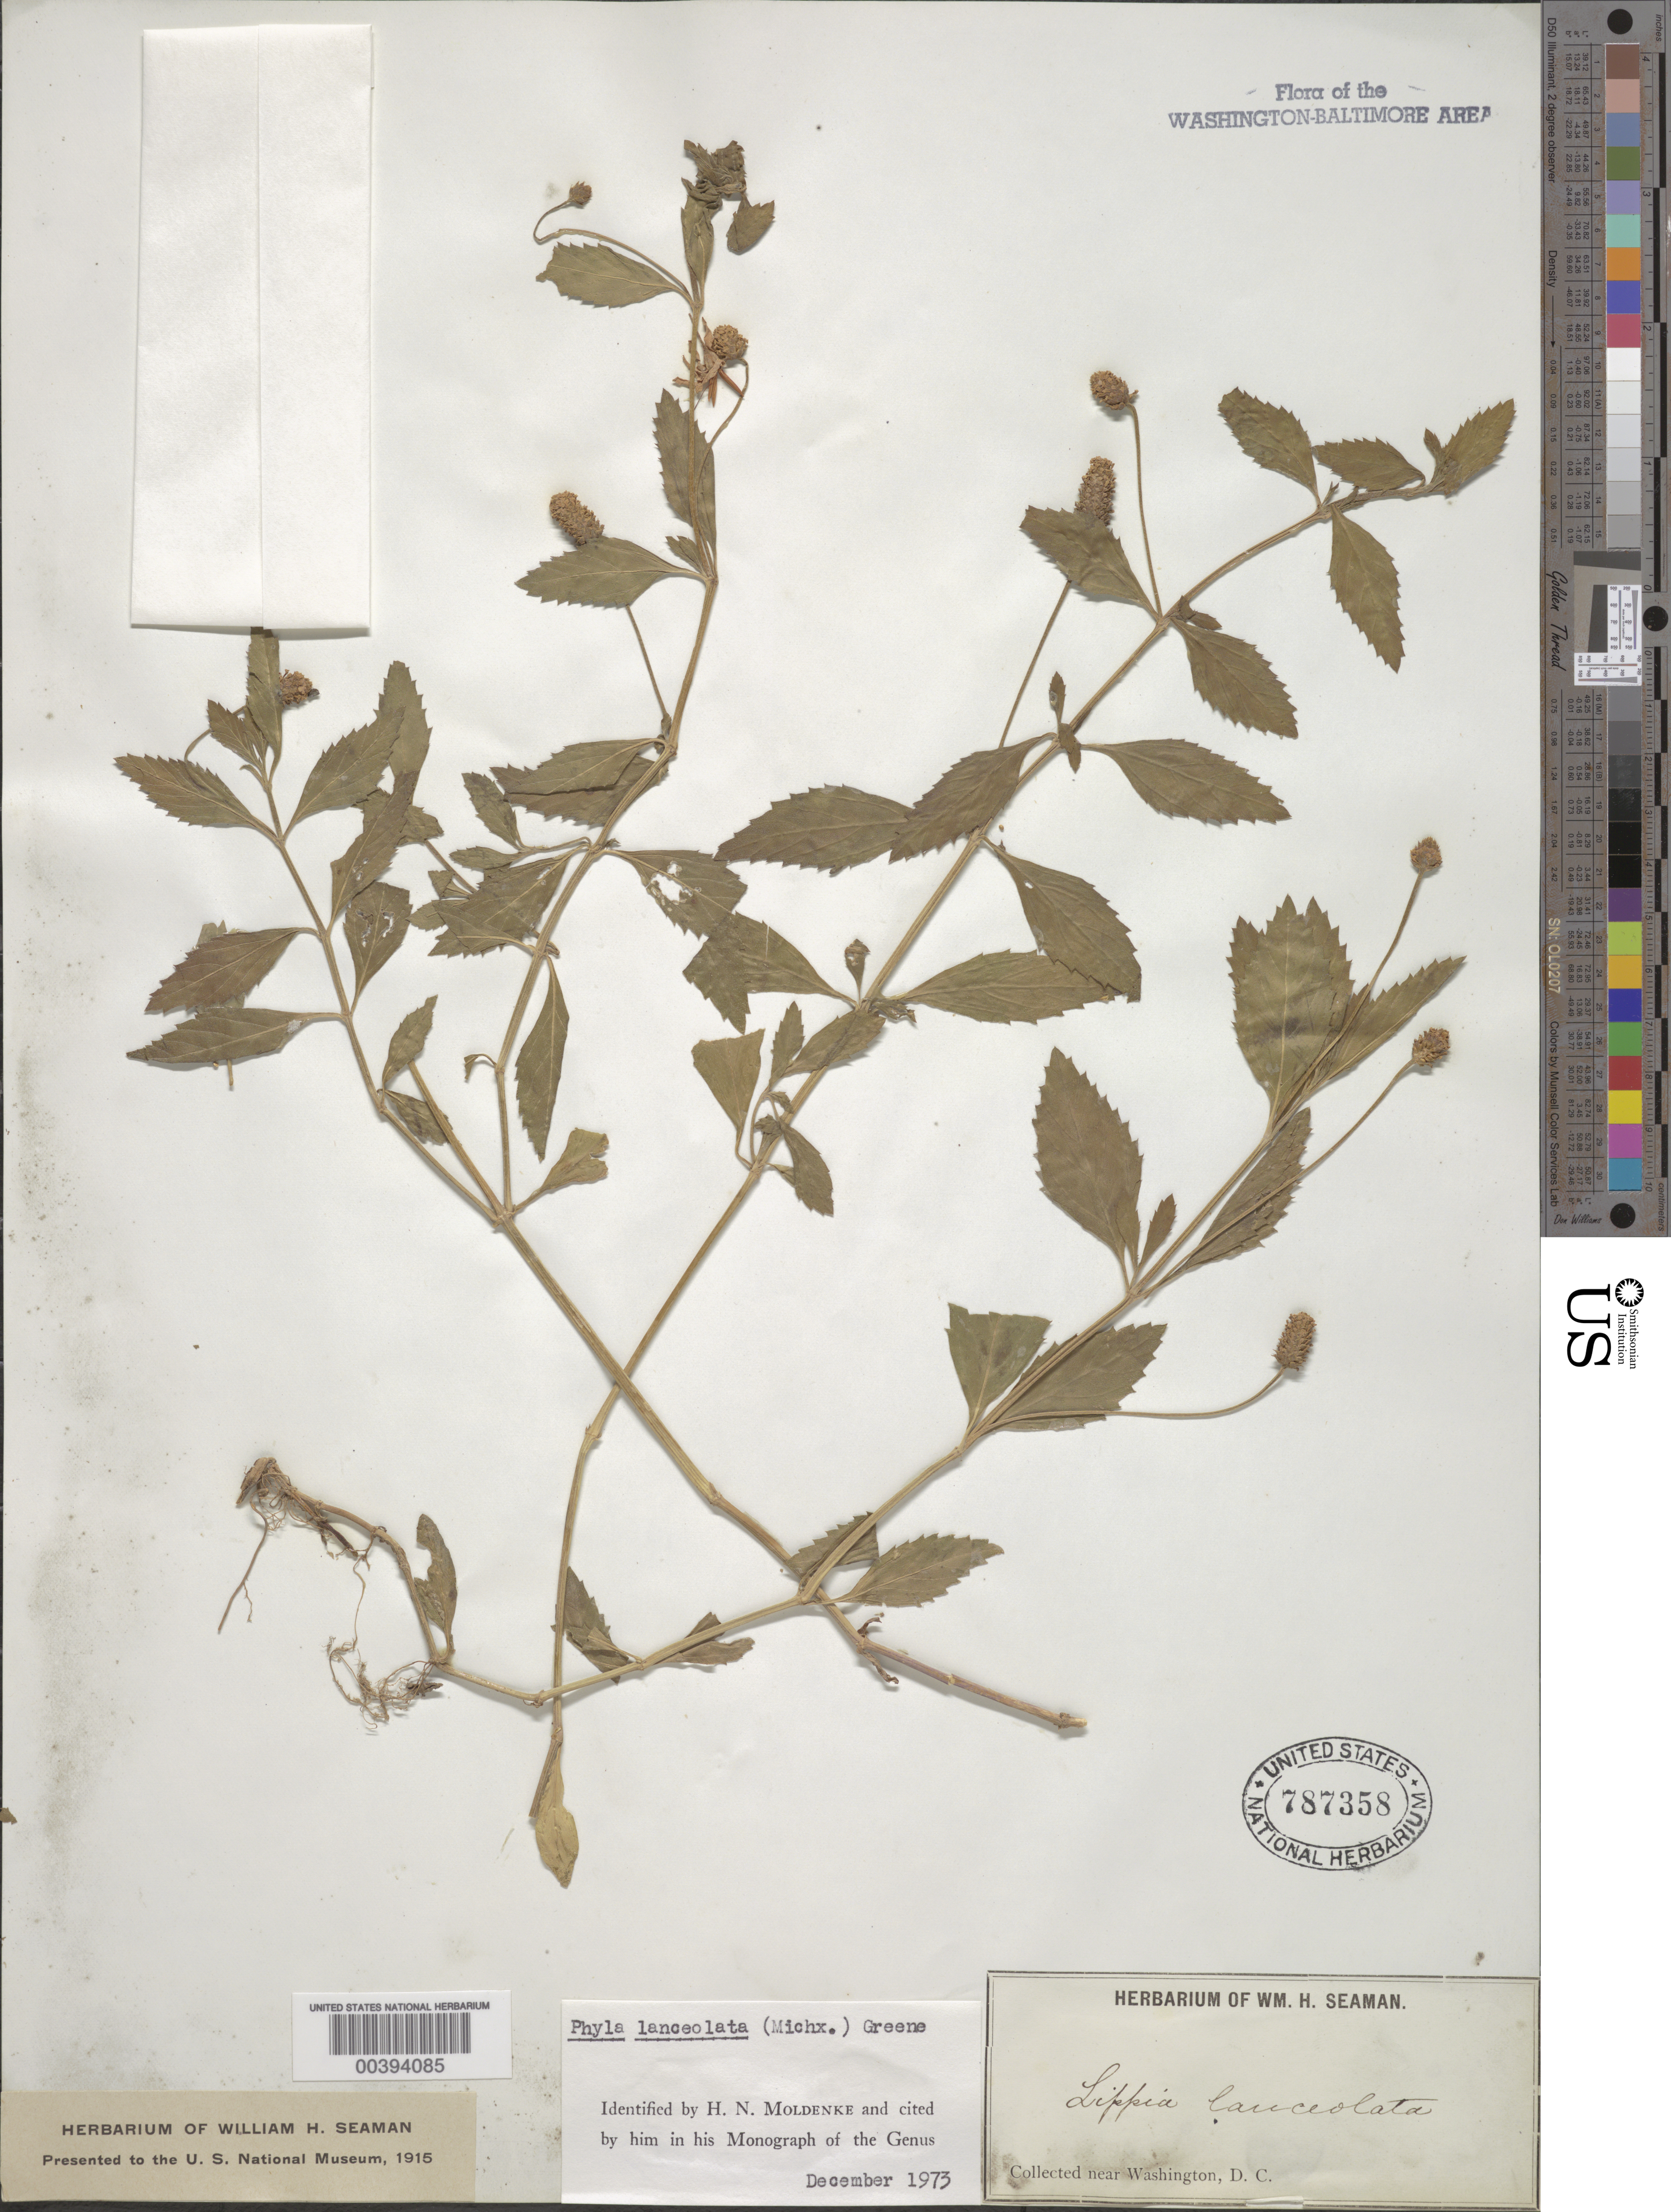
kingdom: Plantae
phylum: Tracheophyta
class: Magnoliopsida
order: Lamiales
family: Verbenaceae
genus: Phyla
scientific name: Phyla lanceolata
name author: (Michx.) Greene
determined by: Moldenke, H. N.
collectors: W. Seaman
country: United States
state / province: District of Columbia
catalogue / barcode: US 787358